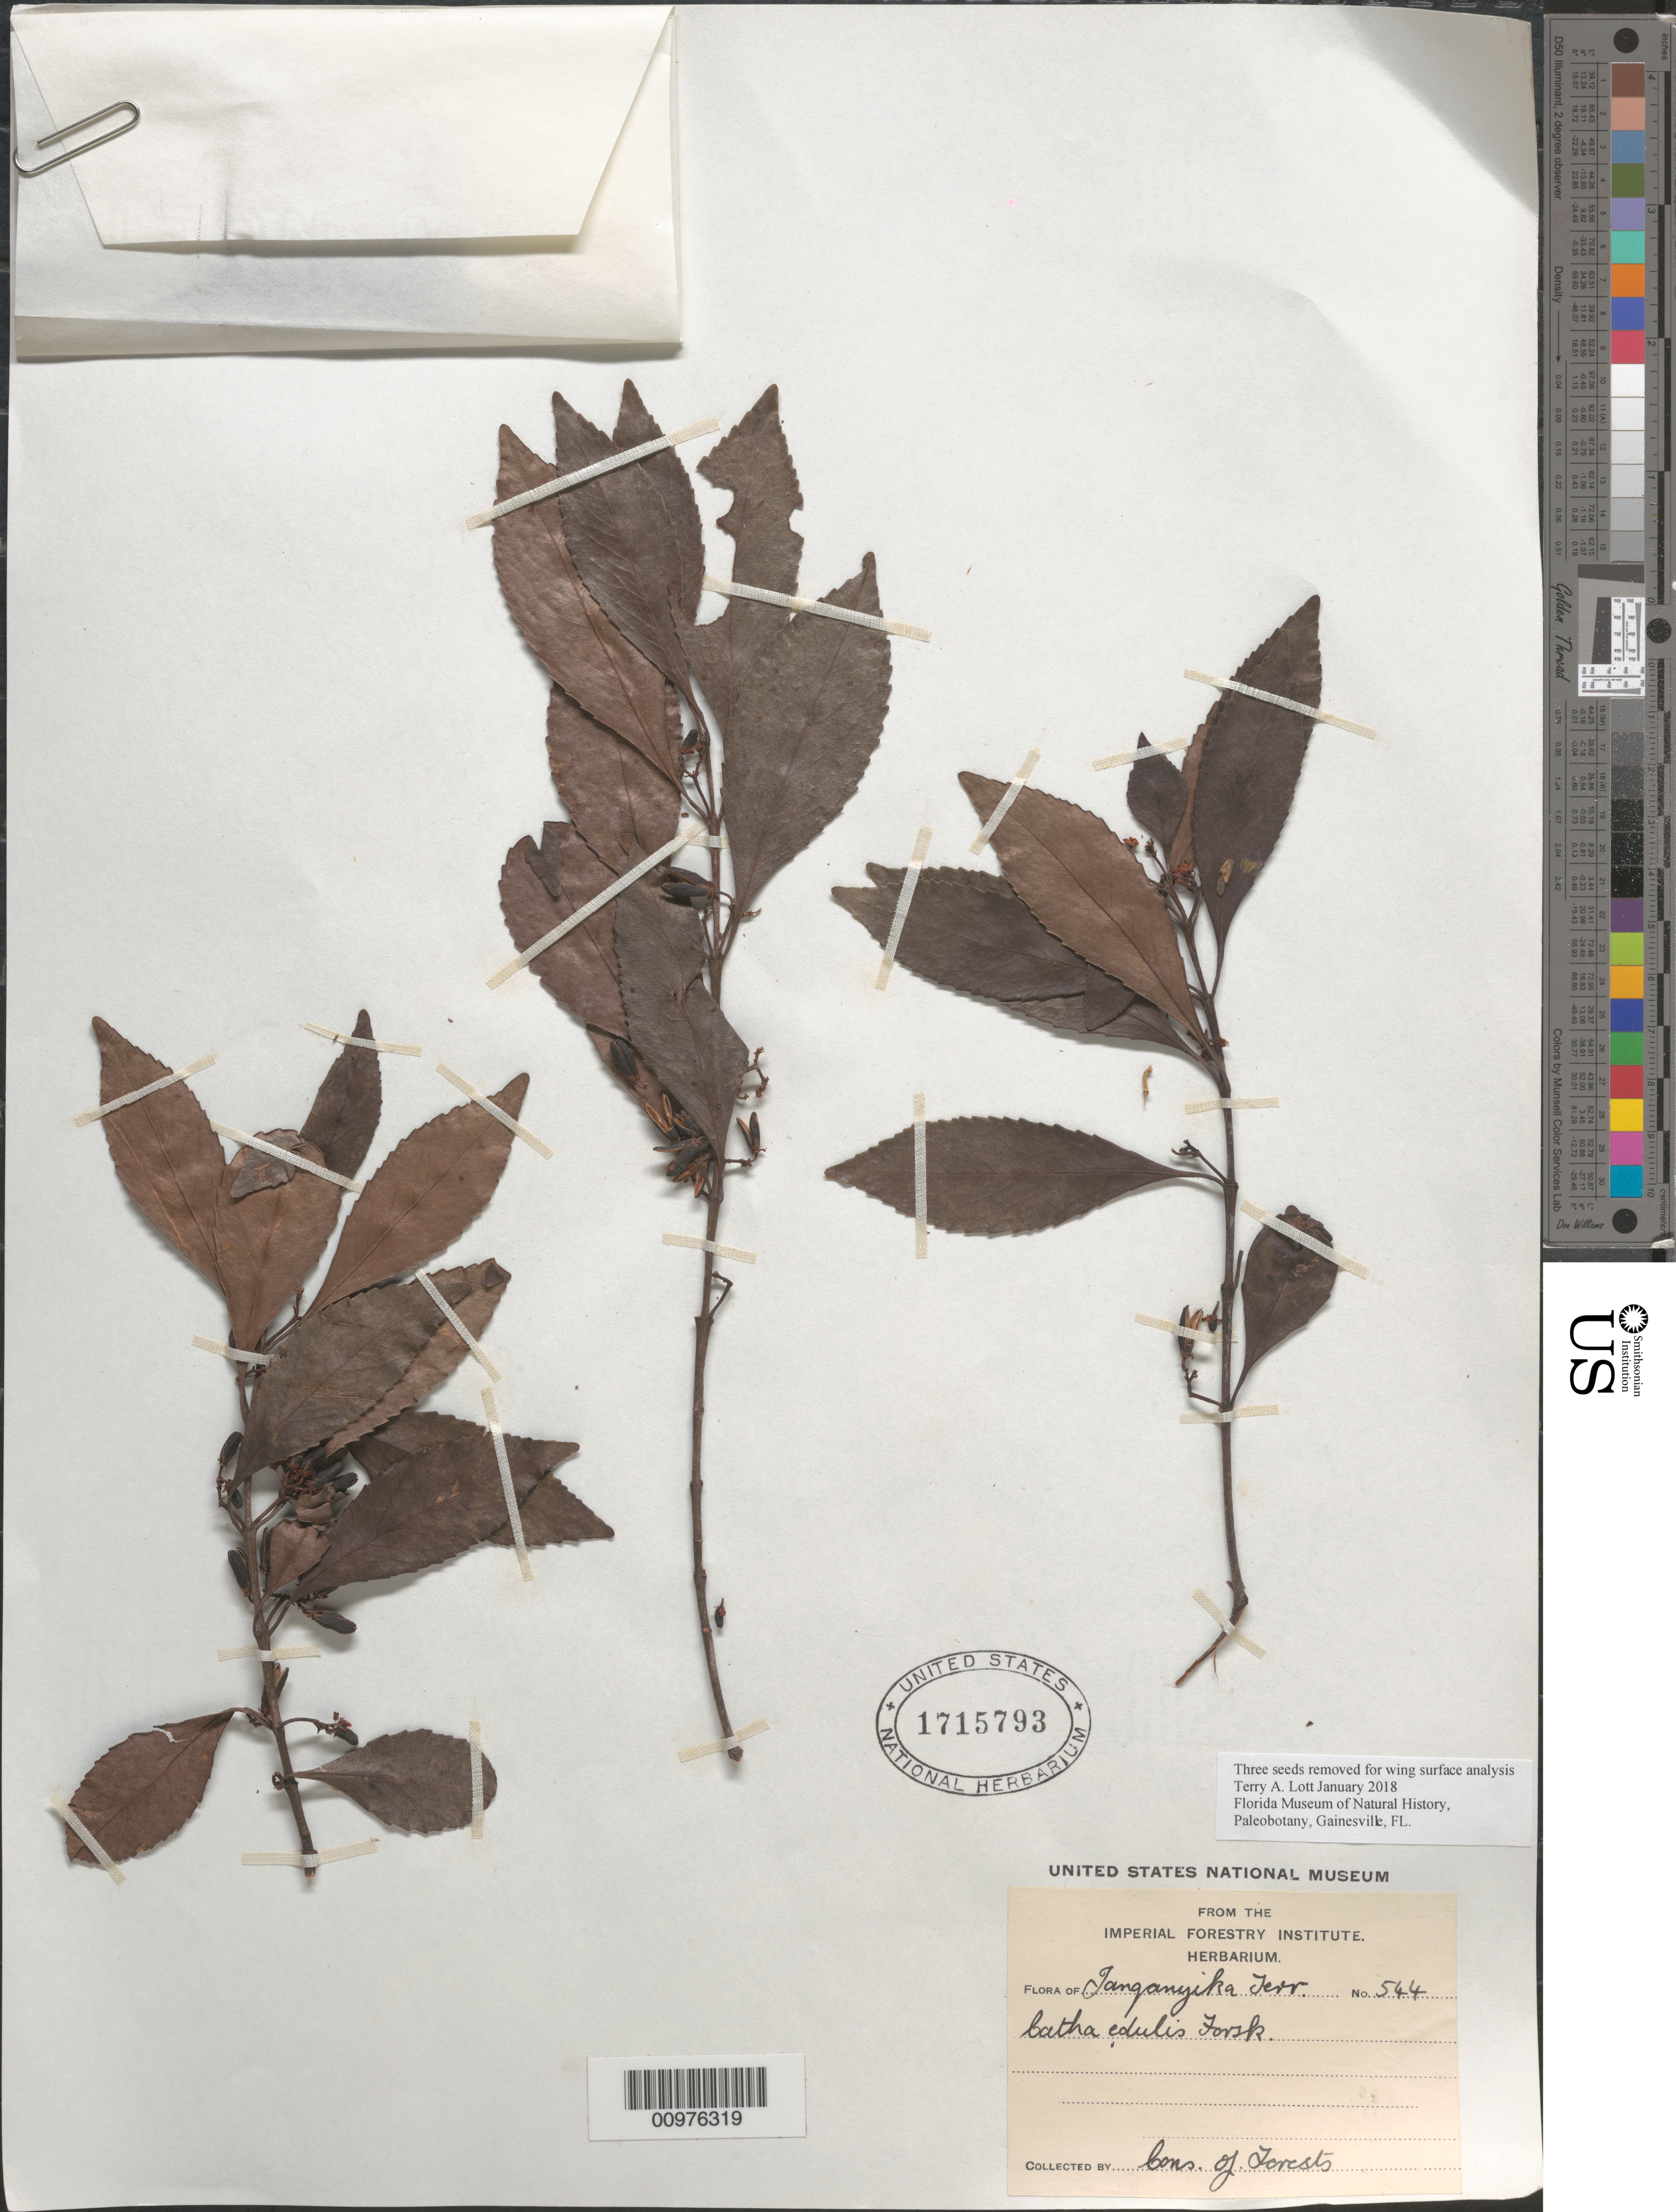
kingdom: Plantae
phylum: Tracheophyta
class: Magnoliopsida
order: Celastrales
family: Celastraceae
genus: Catha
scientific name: Catha edulis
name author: (Vahl) Endl.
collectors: Cons. of Forests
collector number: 544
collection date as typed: s.d.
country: Tanzania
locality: Tanganjika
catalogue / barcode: US 1715793